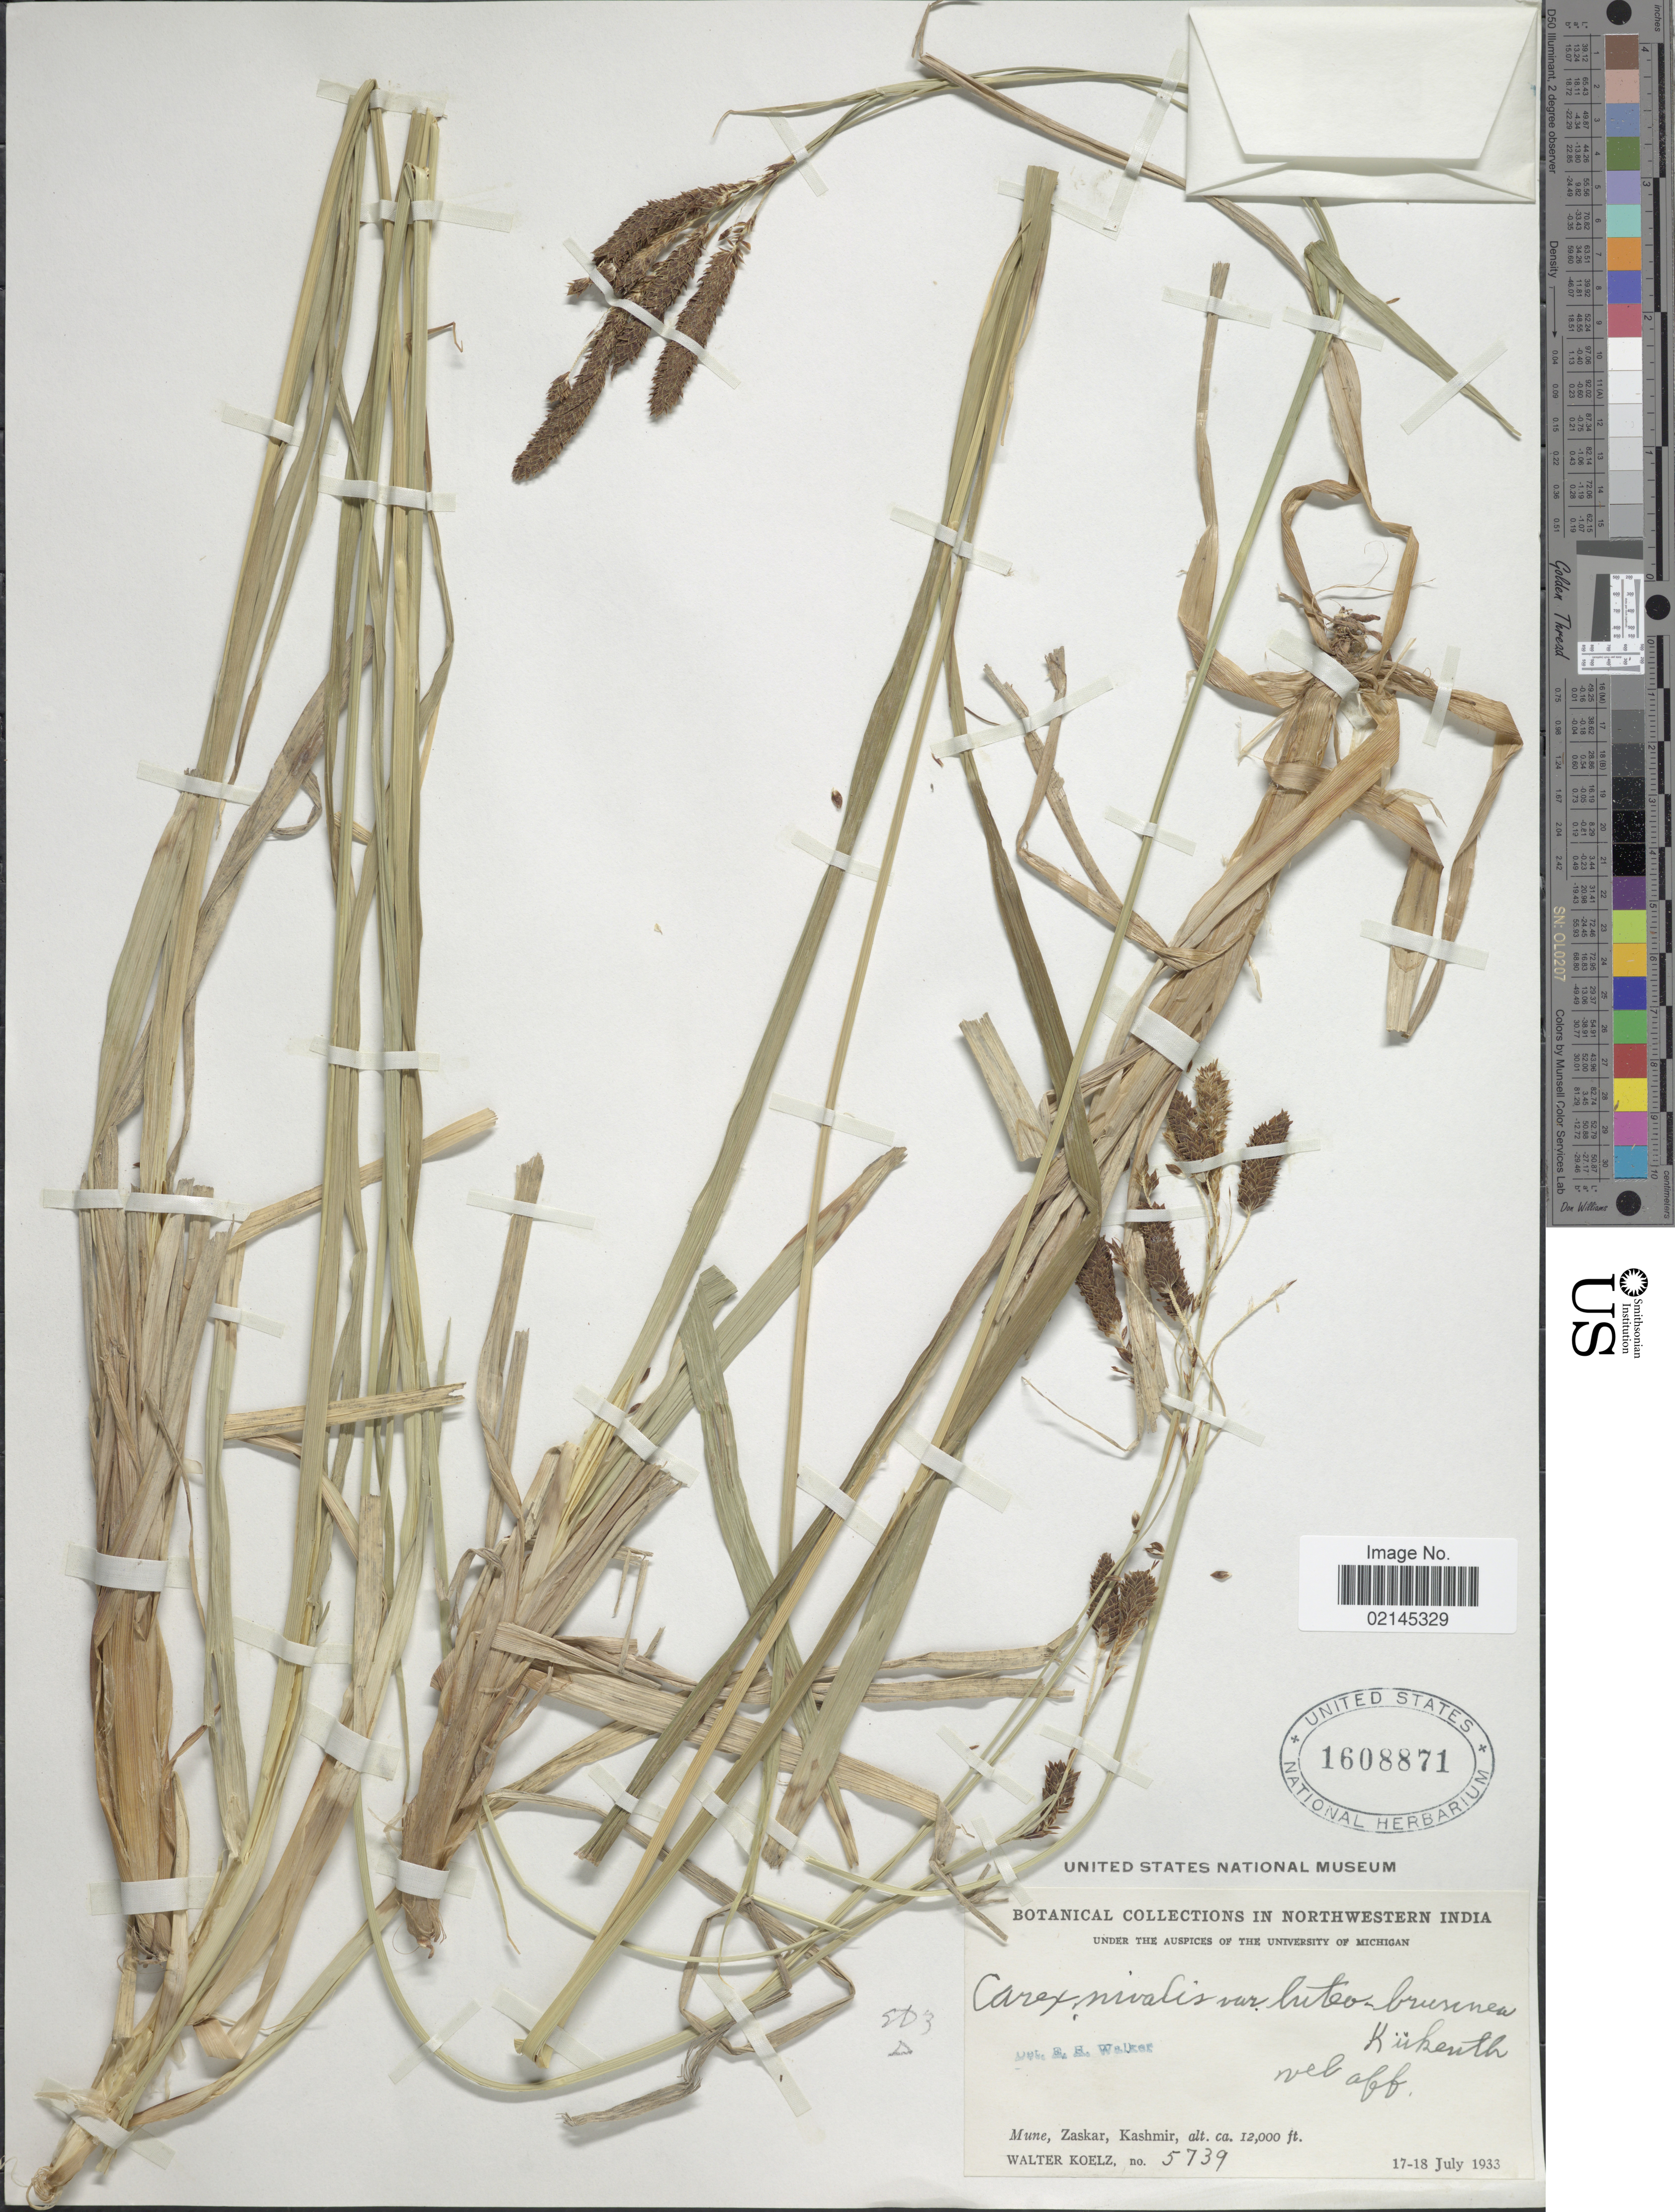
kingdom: Plantae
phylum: Tracheophyta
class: Liliopsida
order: Poales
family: Cyperaceae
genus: Carex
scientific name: Carex nivalis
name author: Boott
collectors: W. N. Koelz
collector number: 5739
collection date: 1933-07-17/1933-07-18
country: India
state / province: Jammu and Kashmir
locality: Northwestern India. Mune, Zaskar, Kashmir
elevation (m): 3658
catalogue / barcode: US 1608871